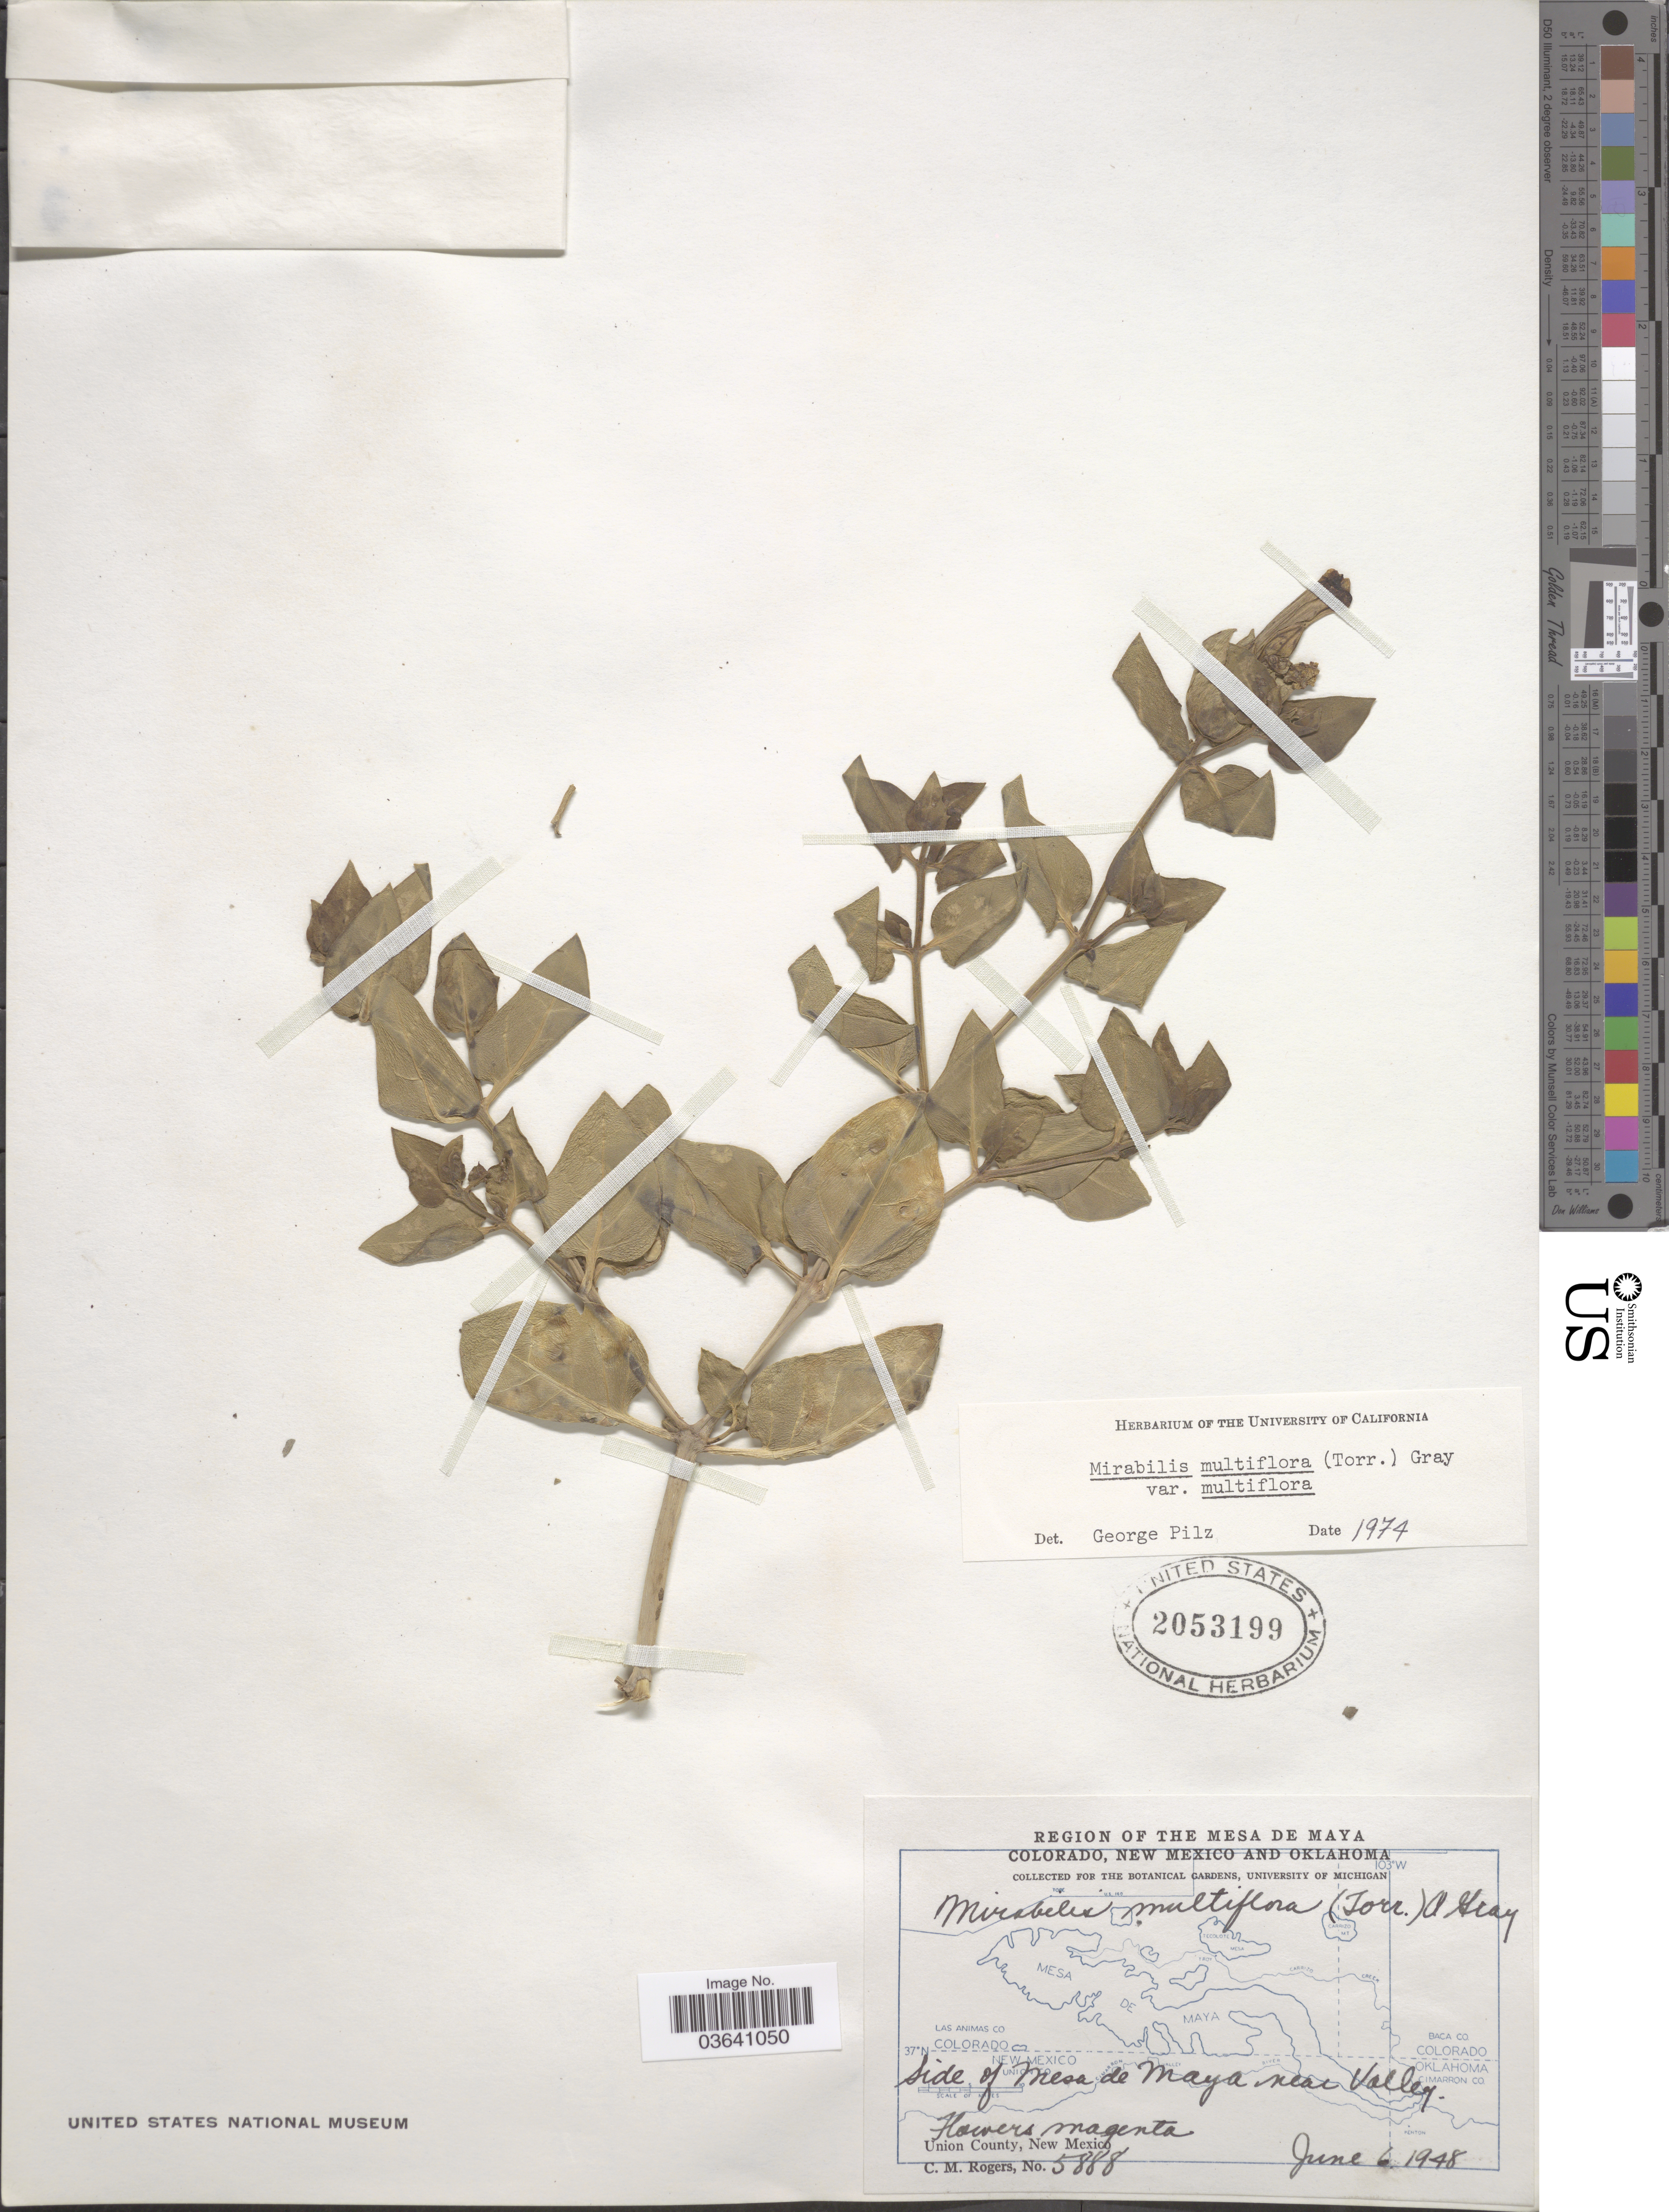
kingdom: Plantae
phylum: Tracheophyta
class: Magnoliopsida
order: Caryophyllales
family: Nyctaginaceae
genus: Mirabilis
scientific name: Mirabilis multiflora var. multiflora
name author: (Torr.) A. Gray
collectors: C. M. Rogers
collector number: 5888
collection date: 1948-06-06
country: United States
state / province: New Mexico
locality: Mesa de Maya. Union County. Side of Mesa de Maya near Valley.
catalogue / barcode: US 2053199